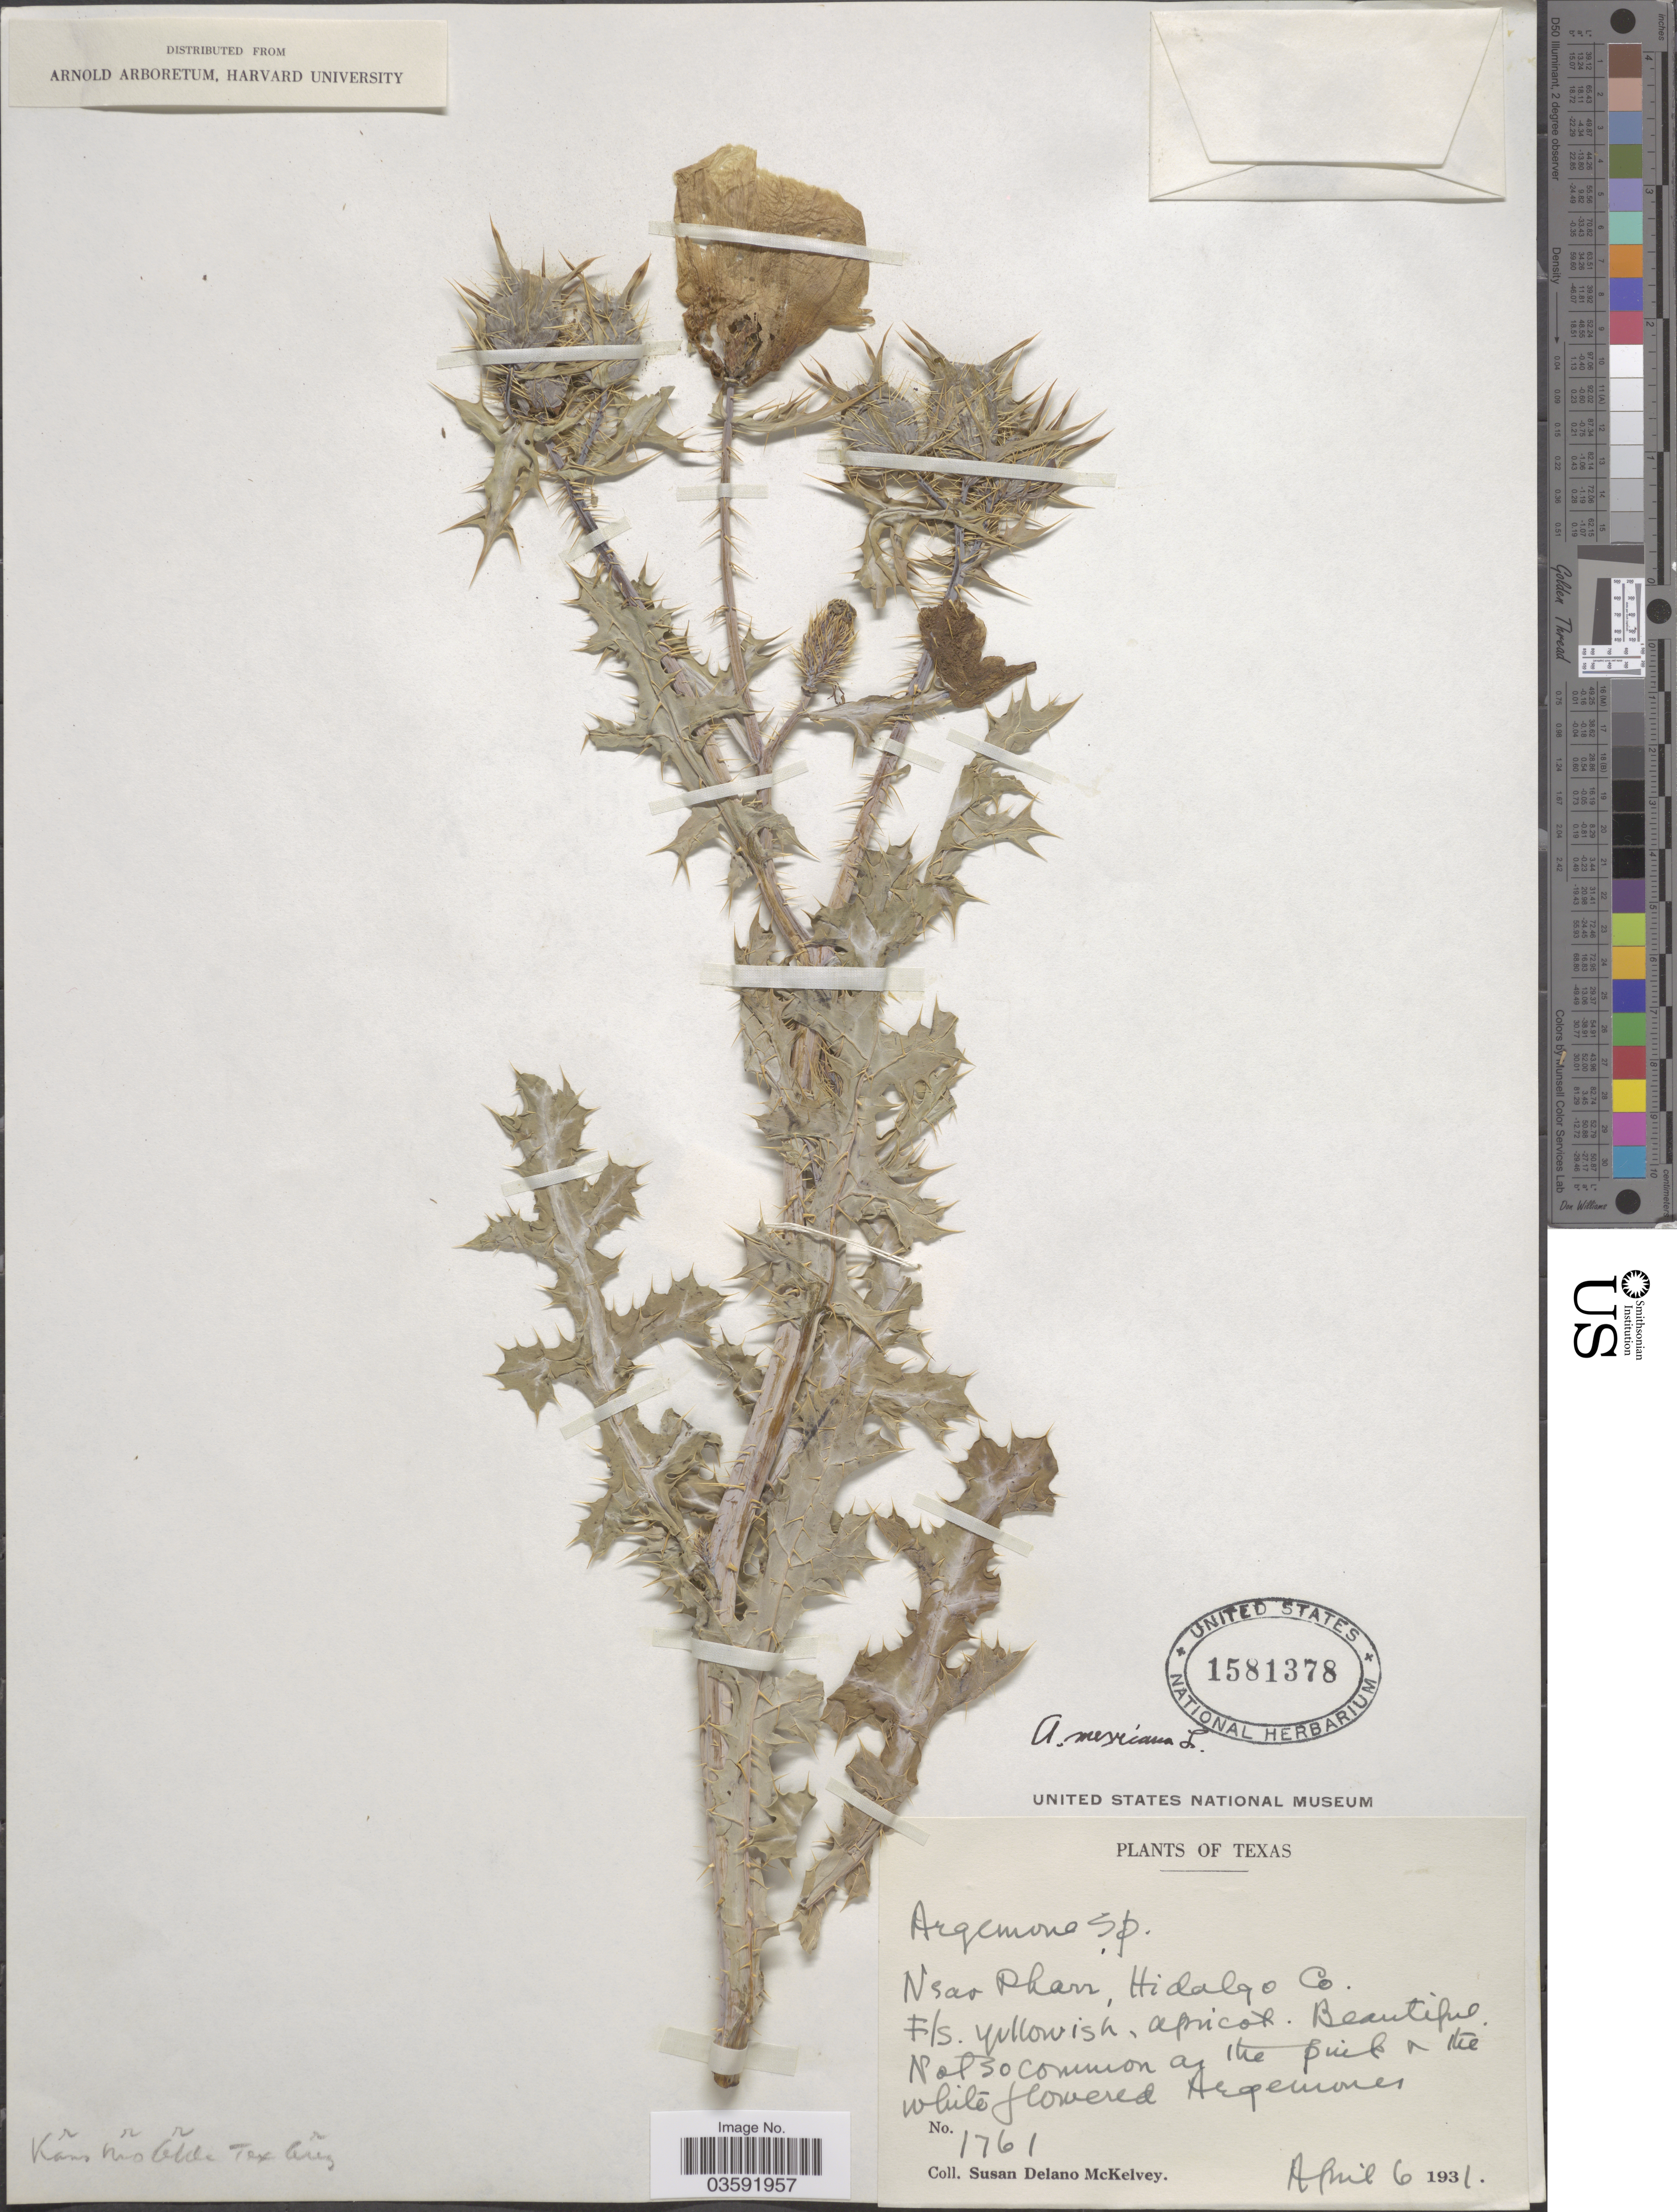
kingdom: Plantae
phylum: Tracheophyta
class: Magnoliopsida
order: Ranunculales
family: Papaveraceae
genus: Argemone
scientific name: Argemone mexicana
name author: L.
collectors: S. A. McKelvey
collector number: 1761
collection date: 1931-04-06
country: United States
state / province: Texas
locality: Near Pharr, Hidalgo Co.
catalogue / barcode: US 1581378